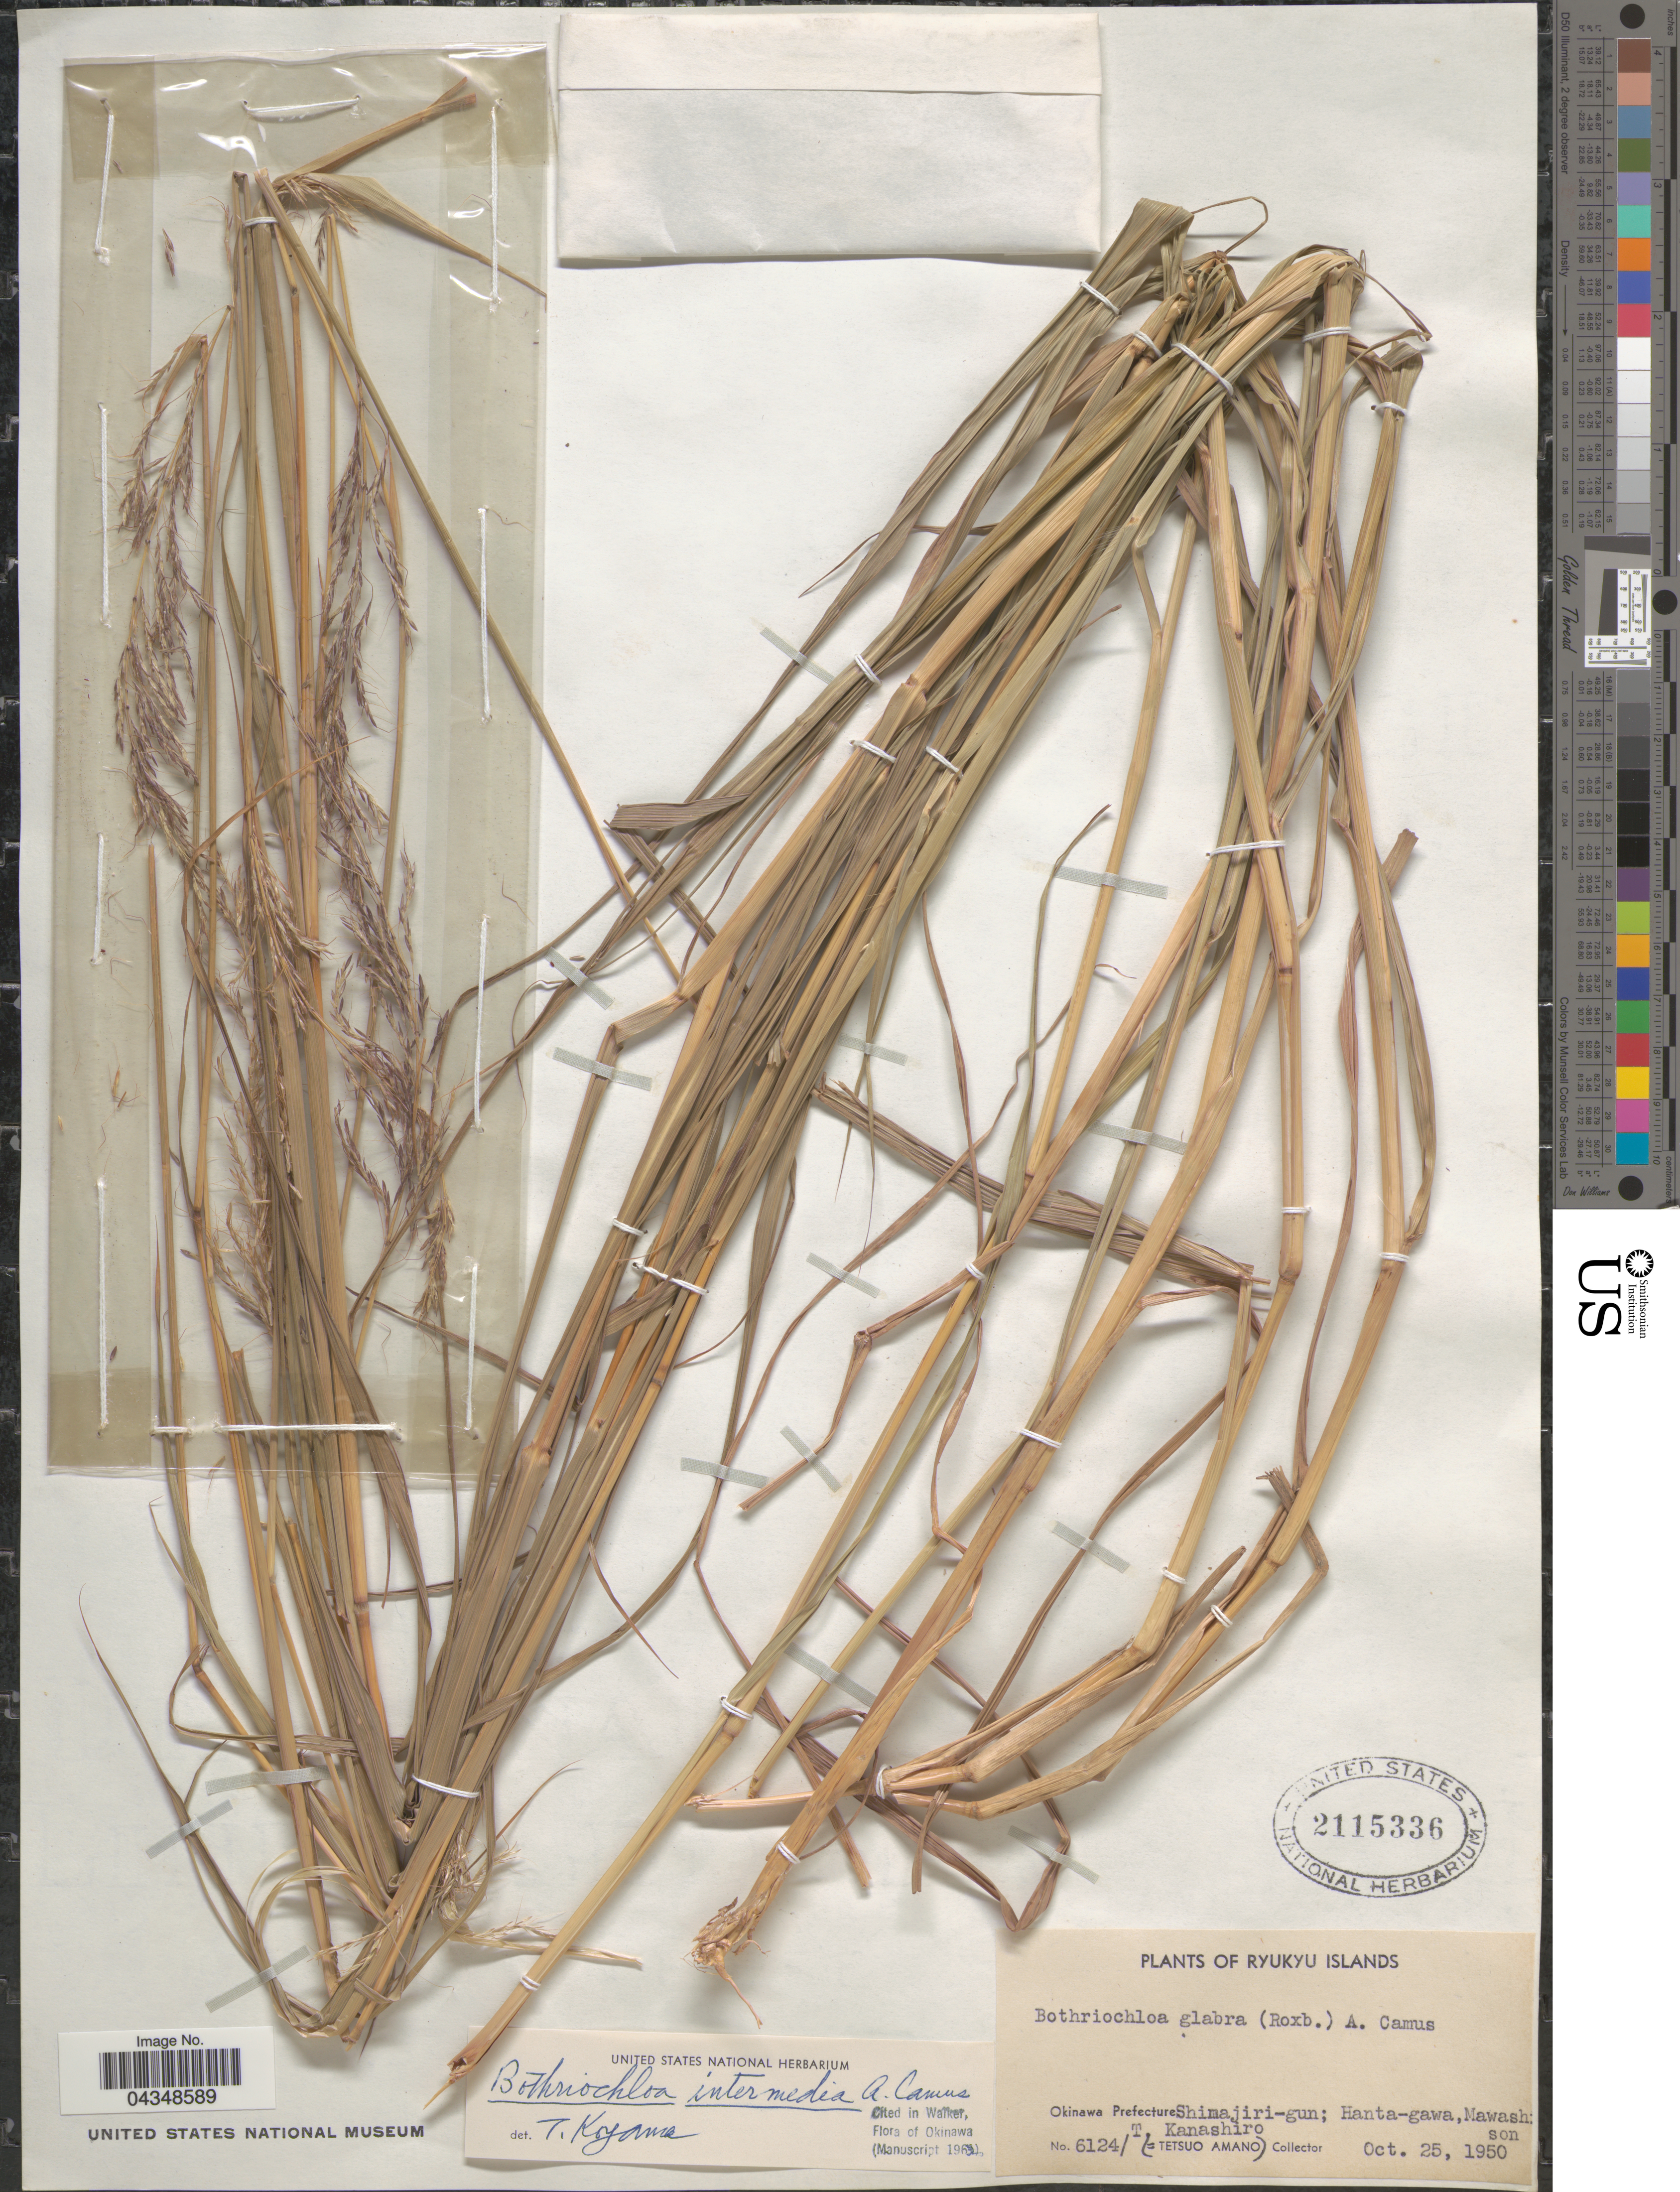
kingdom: Plantae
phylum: Tracheophyta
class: Liliopsida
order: Poales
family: Poaceae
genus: Bothriochloa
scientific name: Bothriochloa bladhii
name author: (Retz.) S.T. Blake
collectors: T. Kanashiro & T. Amano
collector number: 6124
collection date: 1950-10-25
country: Japan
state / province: Okinawa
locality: Ryukyu Islands. Okinawa Prefecture Shimajiri-gun; Hanta-gawa, Mawash [illegible text]son.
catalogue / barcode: US 2115336